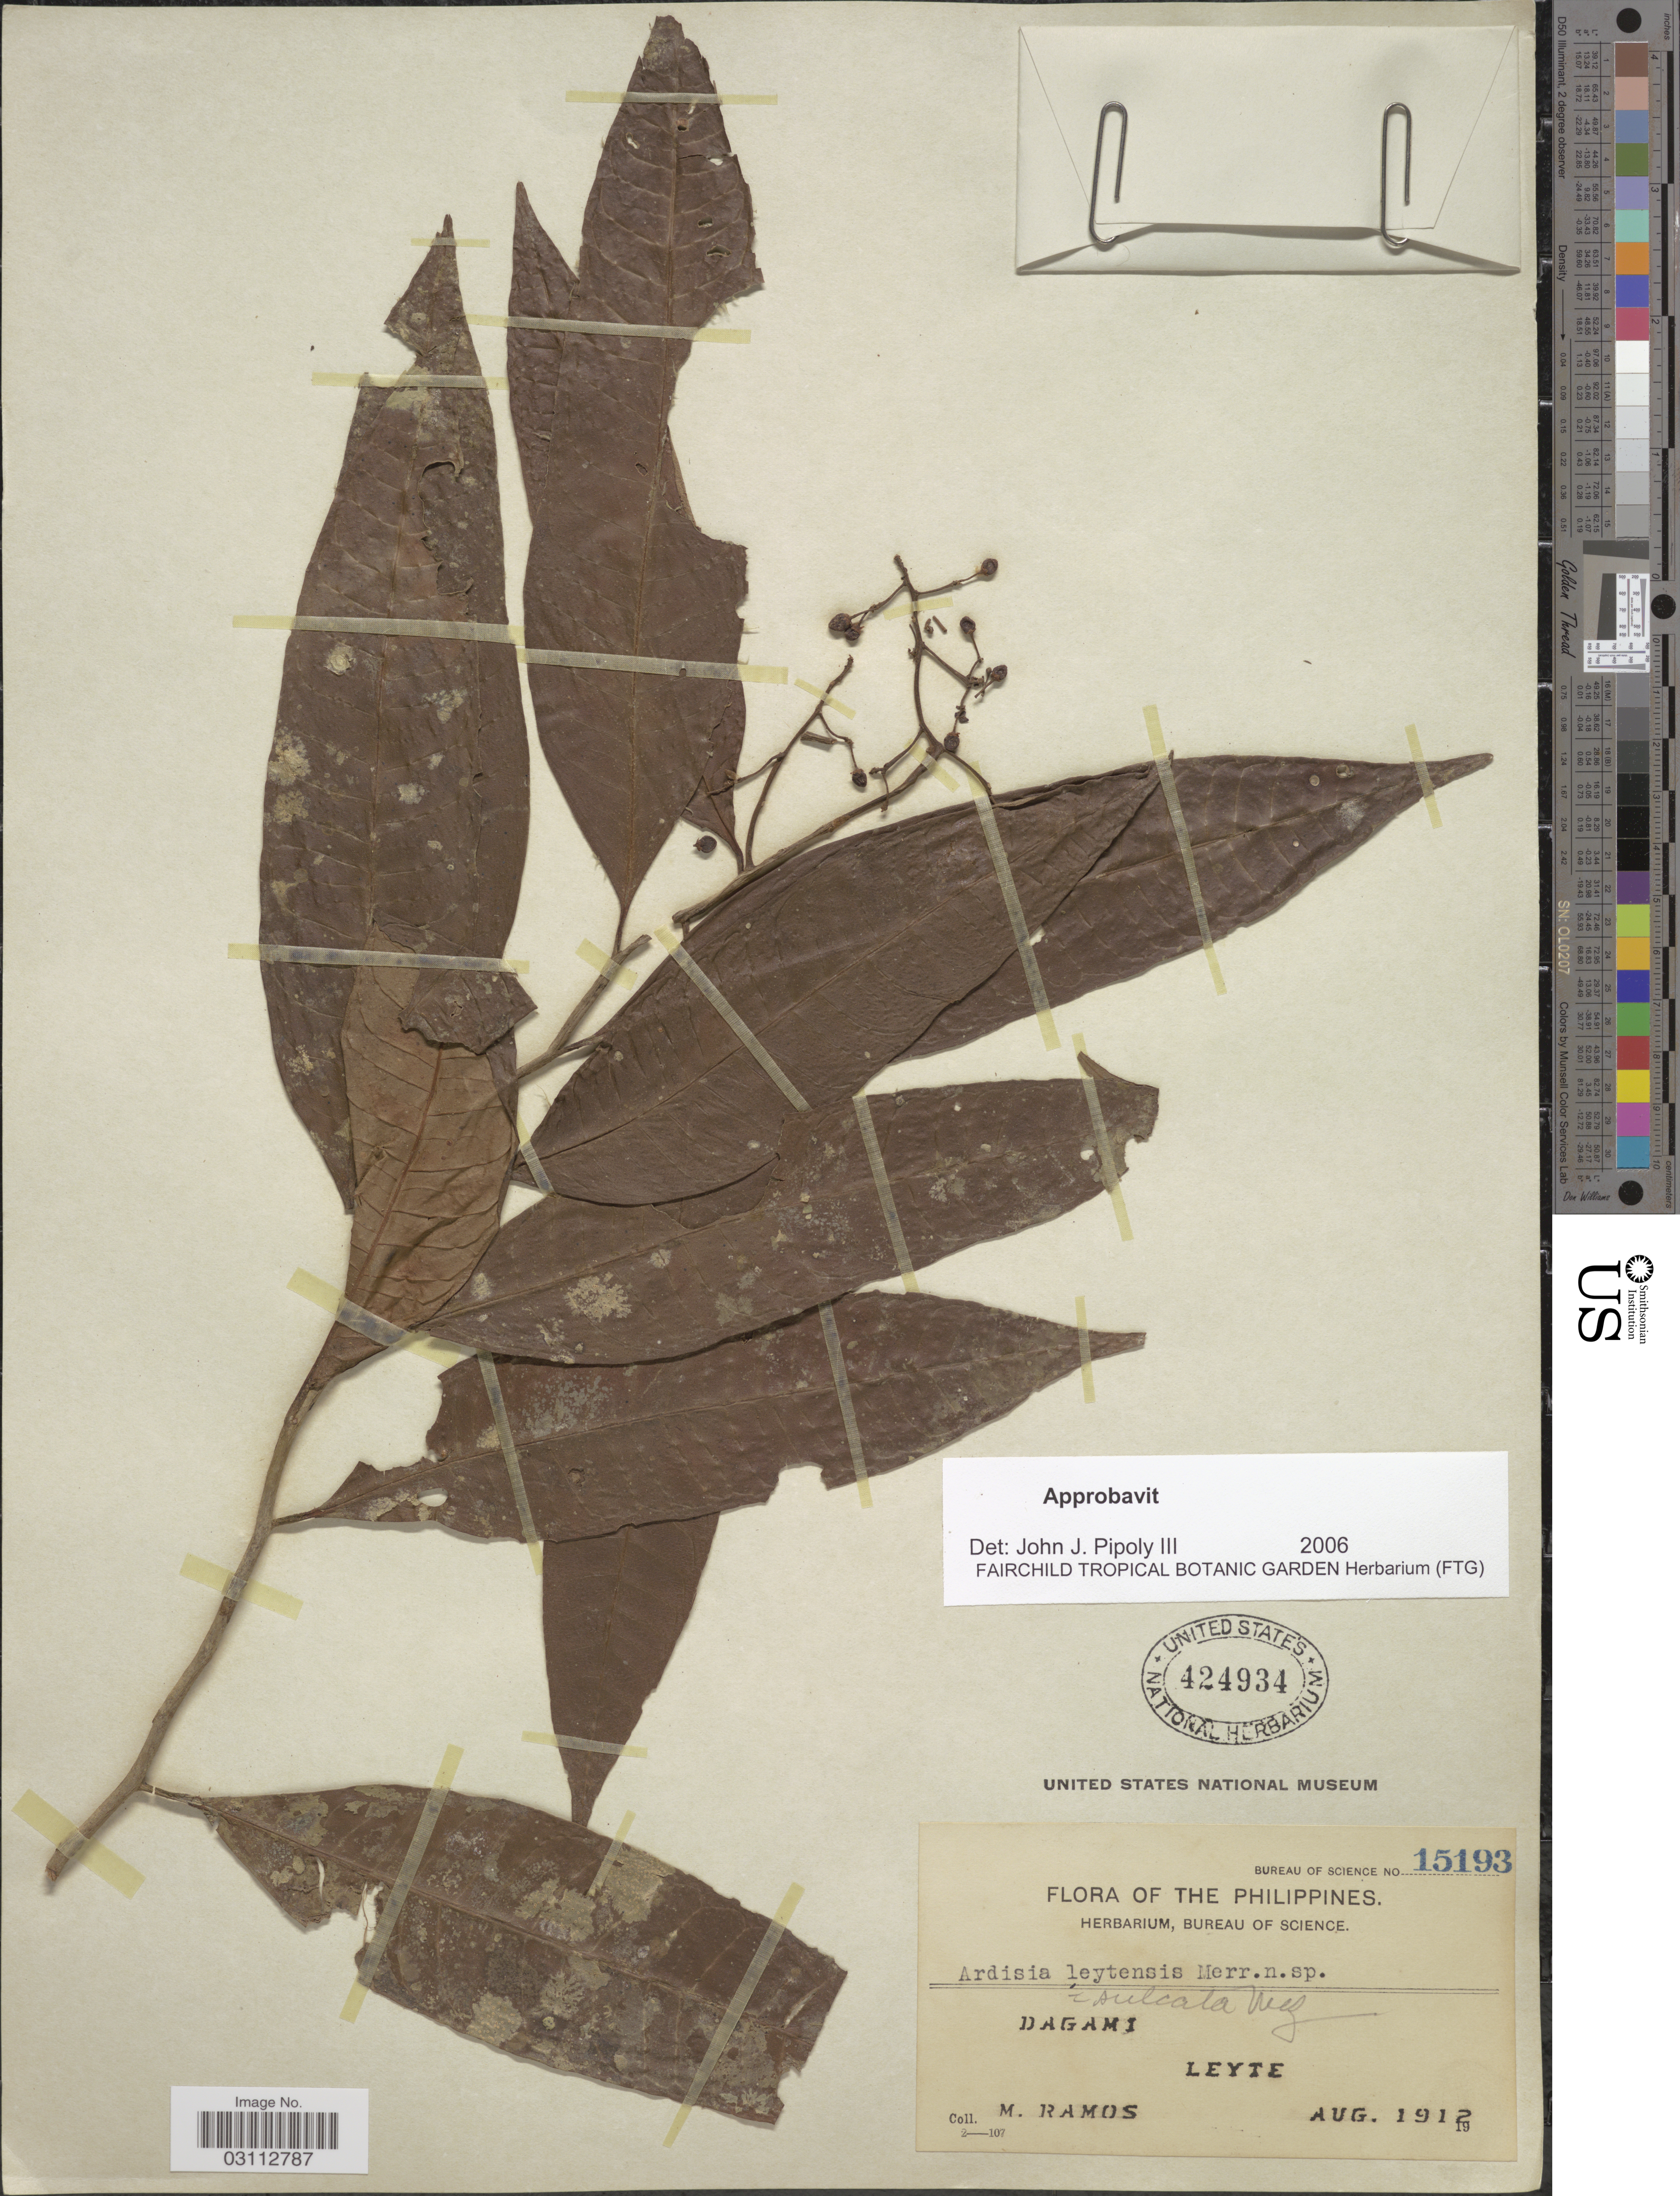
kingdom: Plantae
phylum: Tracheophyta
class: Magnoliopsida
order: Ericales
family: Primulaceae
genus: Ardisia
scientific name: Ardisia leytensis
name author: Merr.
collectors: M. Ramos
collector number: Bureau of Science 15193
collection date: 1912-08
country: Philippines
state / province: Eastern Visayas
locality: Dagami. Leyte.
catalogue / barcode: US 424934